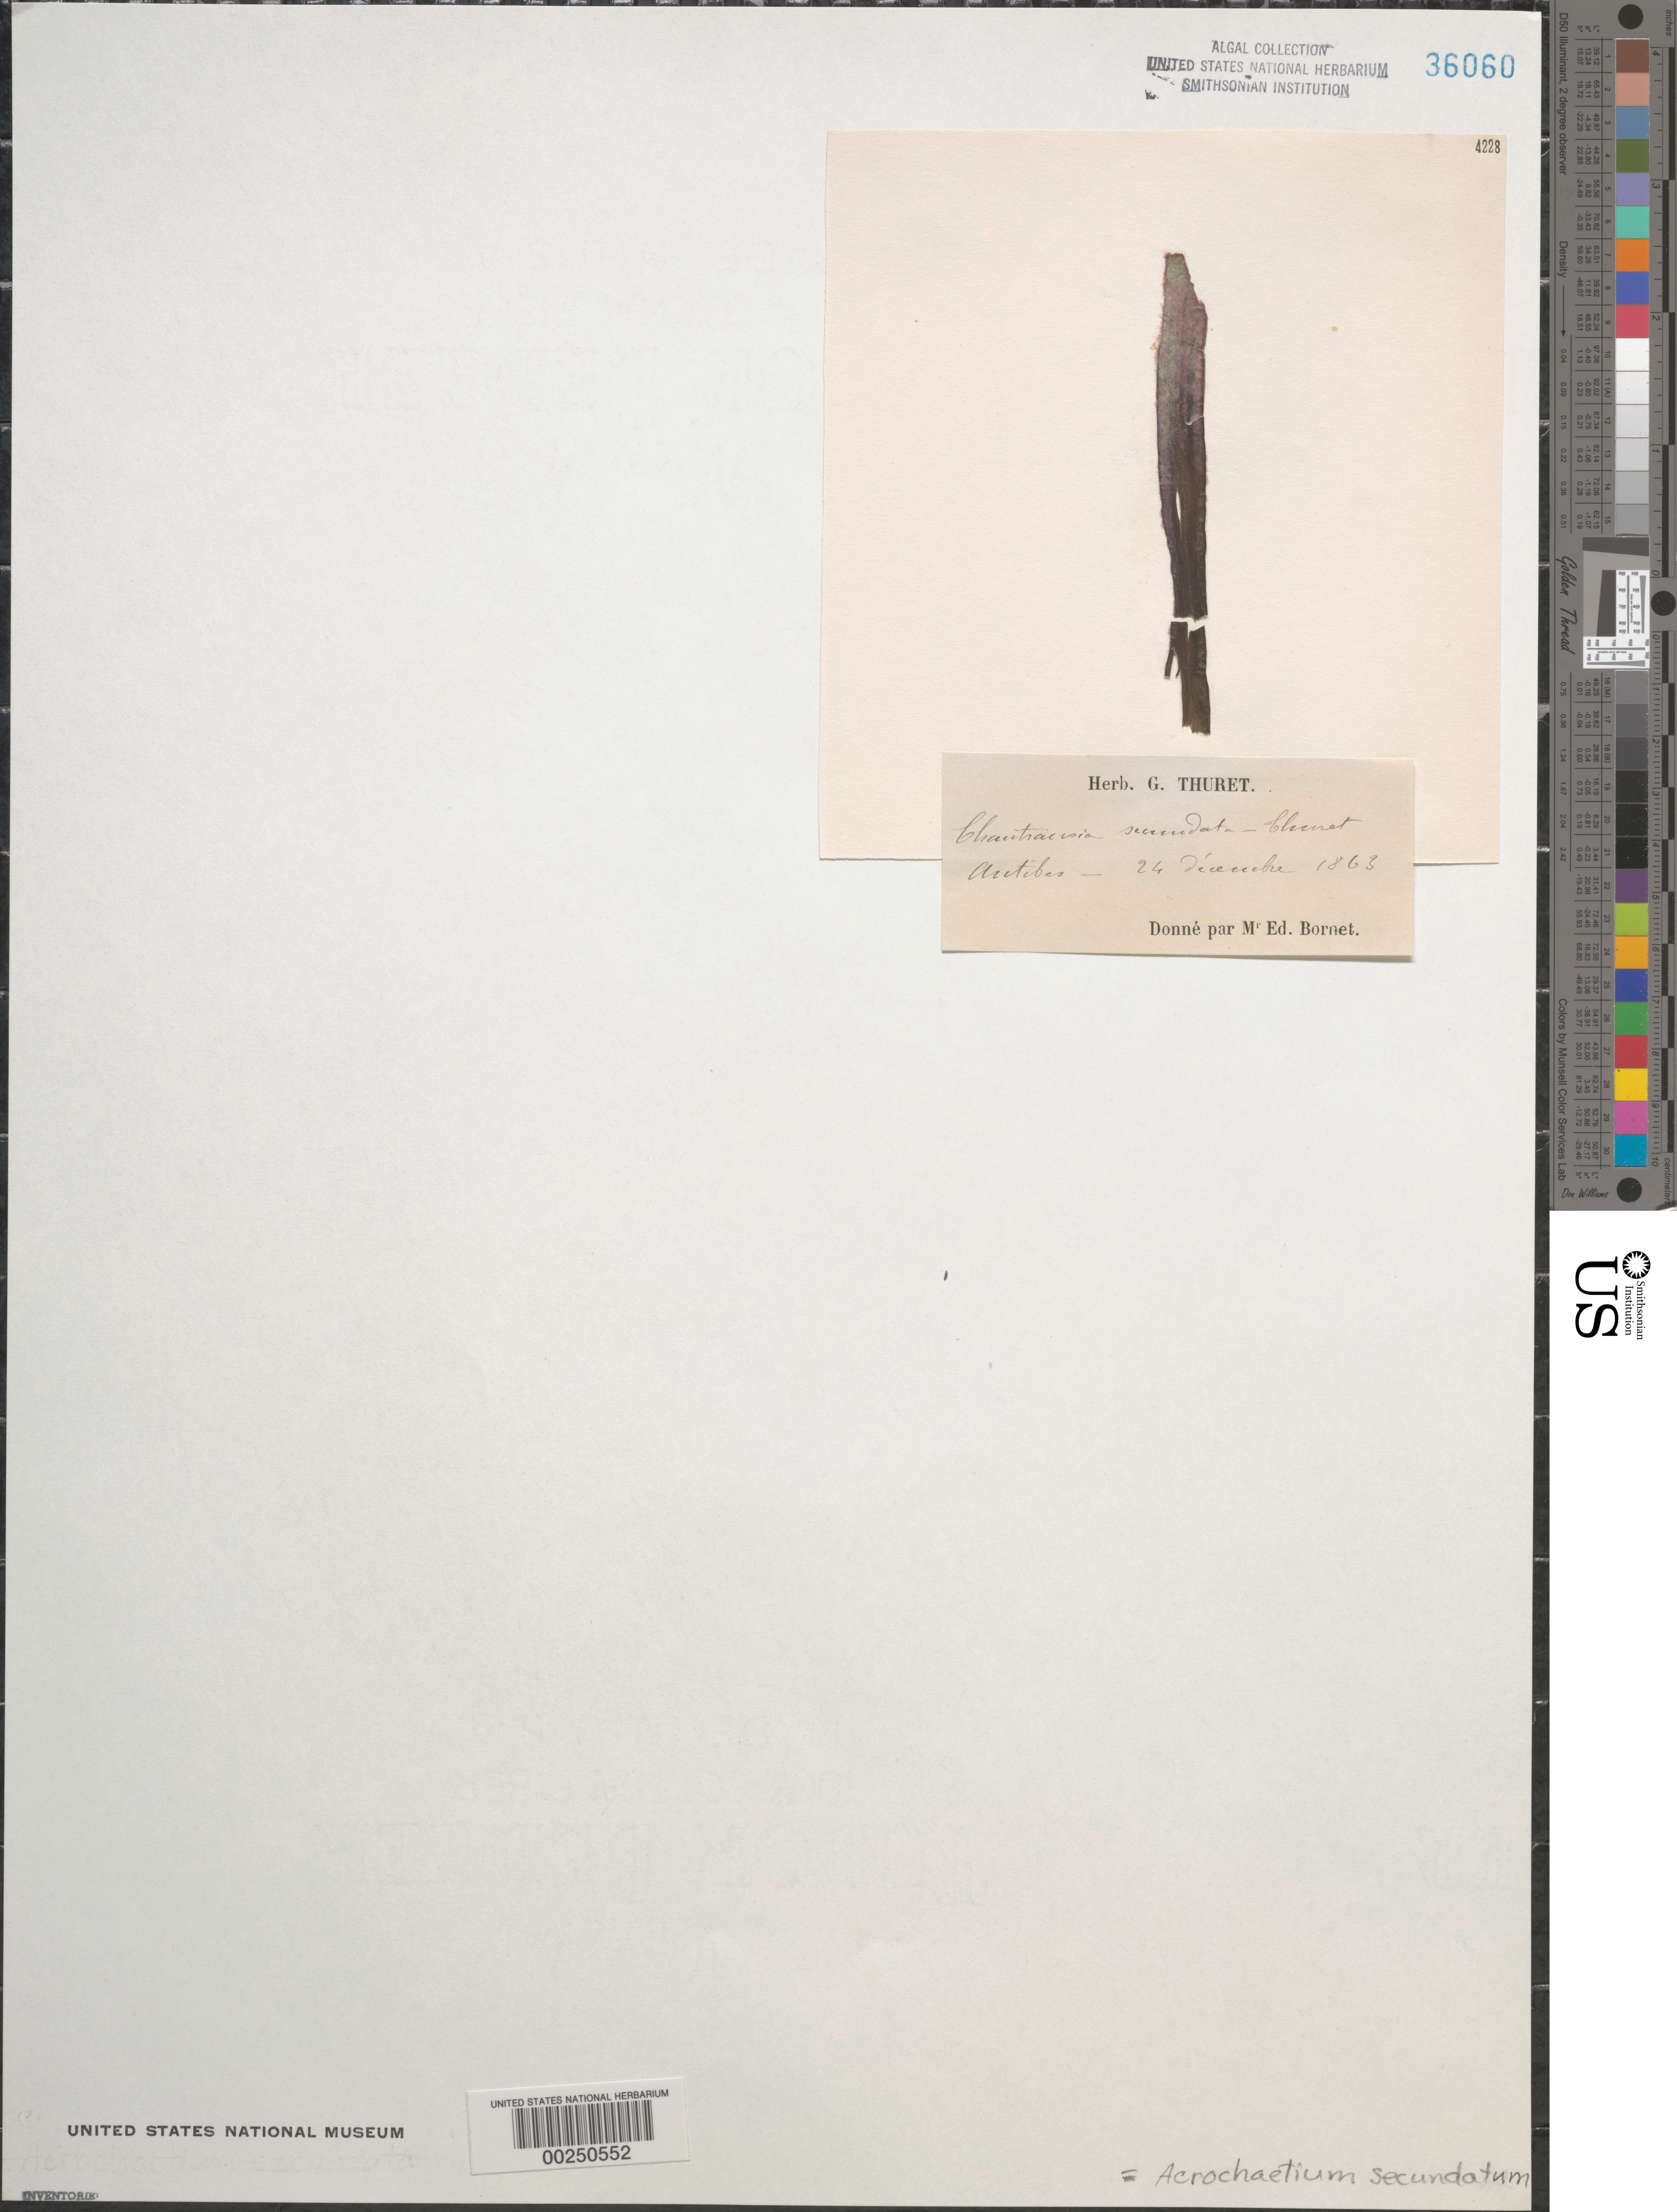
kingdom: Plantae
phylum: Rhodophyta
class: Florideophyceae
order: Acrochaetiales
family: Acrochaetiaceae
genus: Acrochaetium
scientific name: Acrochaetium secundatum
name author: (Lyngb.) Näg. in Näg. & C. Cramer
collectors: Thuret, G. (herbarium)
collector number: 4228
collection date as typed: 24 Dec 1863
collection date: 1863-12-24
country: France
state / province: Provence-Alpes-Côte d'Azur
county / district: Alpes-Maritimes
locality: Antibes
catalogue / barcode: US 36060